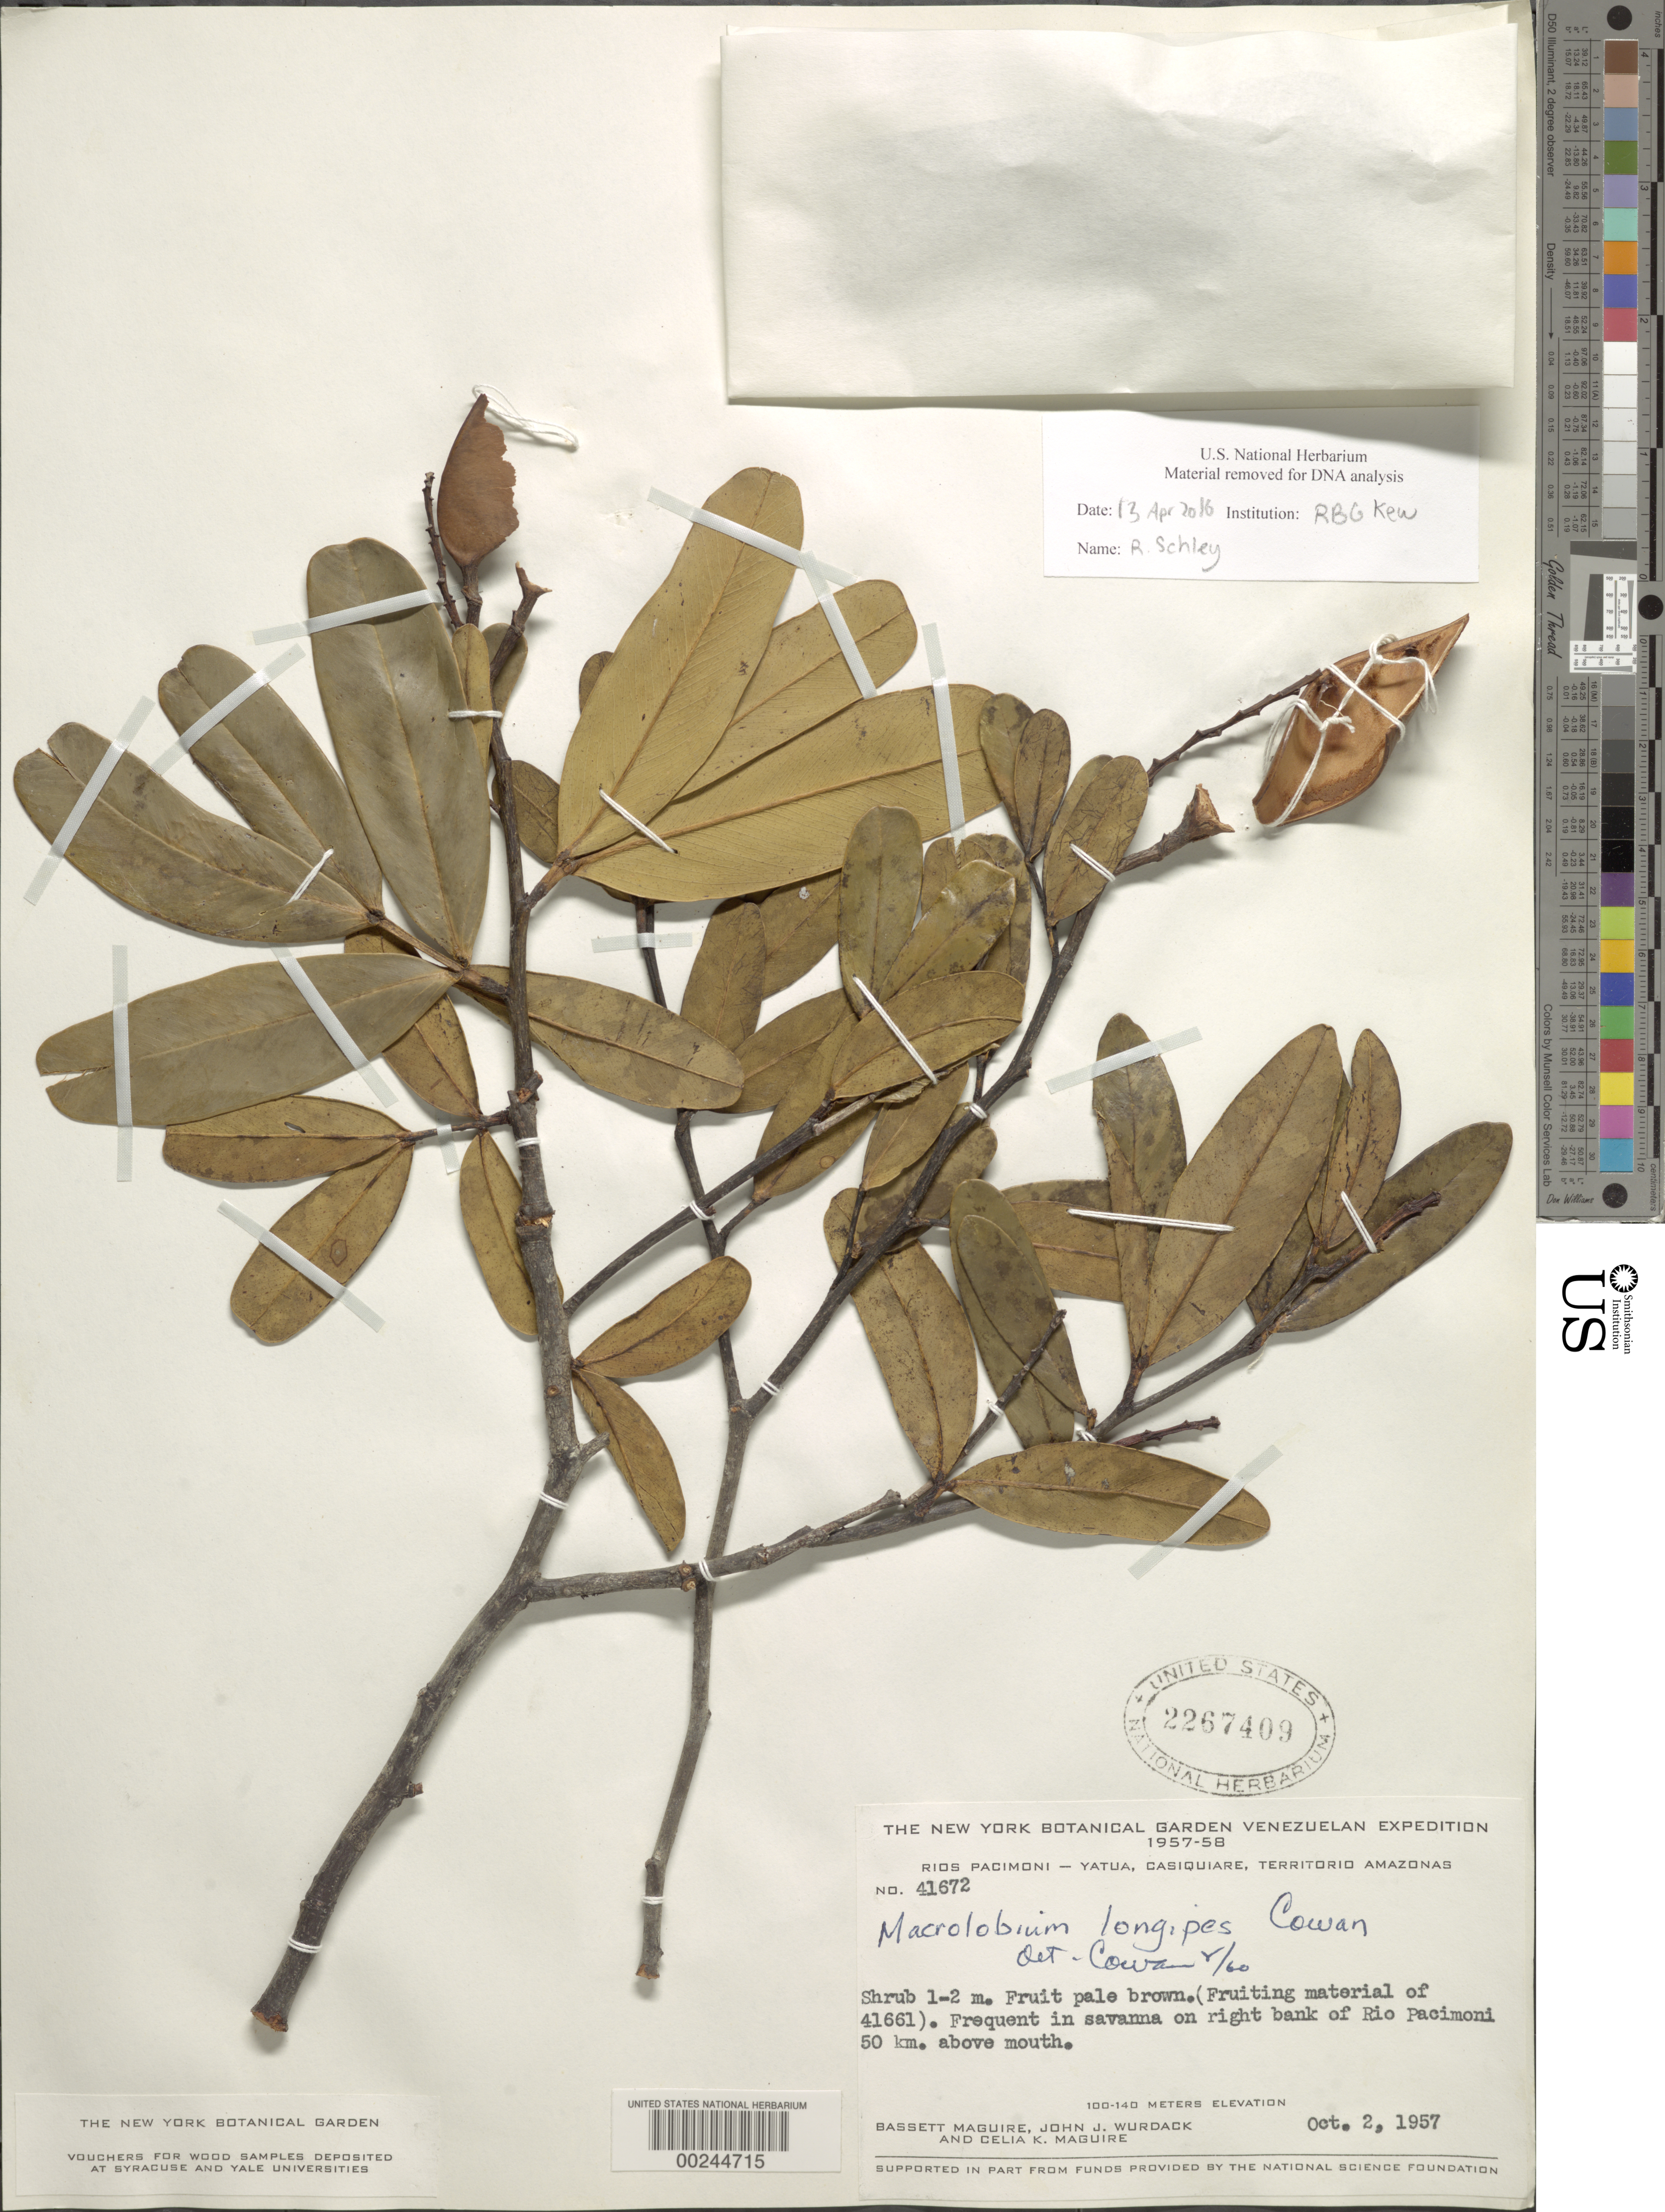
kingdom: Plantae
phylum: Tracheophyta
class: Magnoliopsida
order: Fabales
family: Fabaceae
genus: Macrolobium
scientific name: Macrolobium longipes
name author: R.S. Cowan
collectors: B. Maguire, J. J. Wurdack & C. K. Maguire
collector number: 41661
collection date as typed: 02 Oct 1957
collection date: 1957-10-02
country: Venezuela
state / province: Amazonas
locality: In savanna on right bank of rio pacimoni, 50 km above mouth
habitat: Savanna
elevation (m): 100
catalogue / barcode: US 2267405